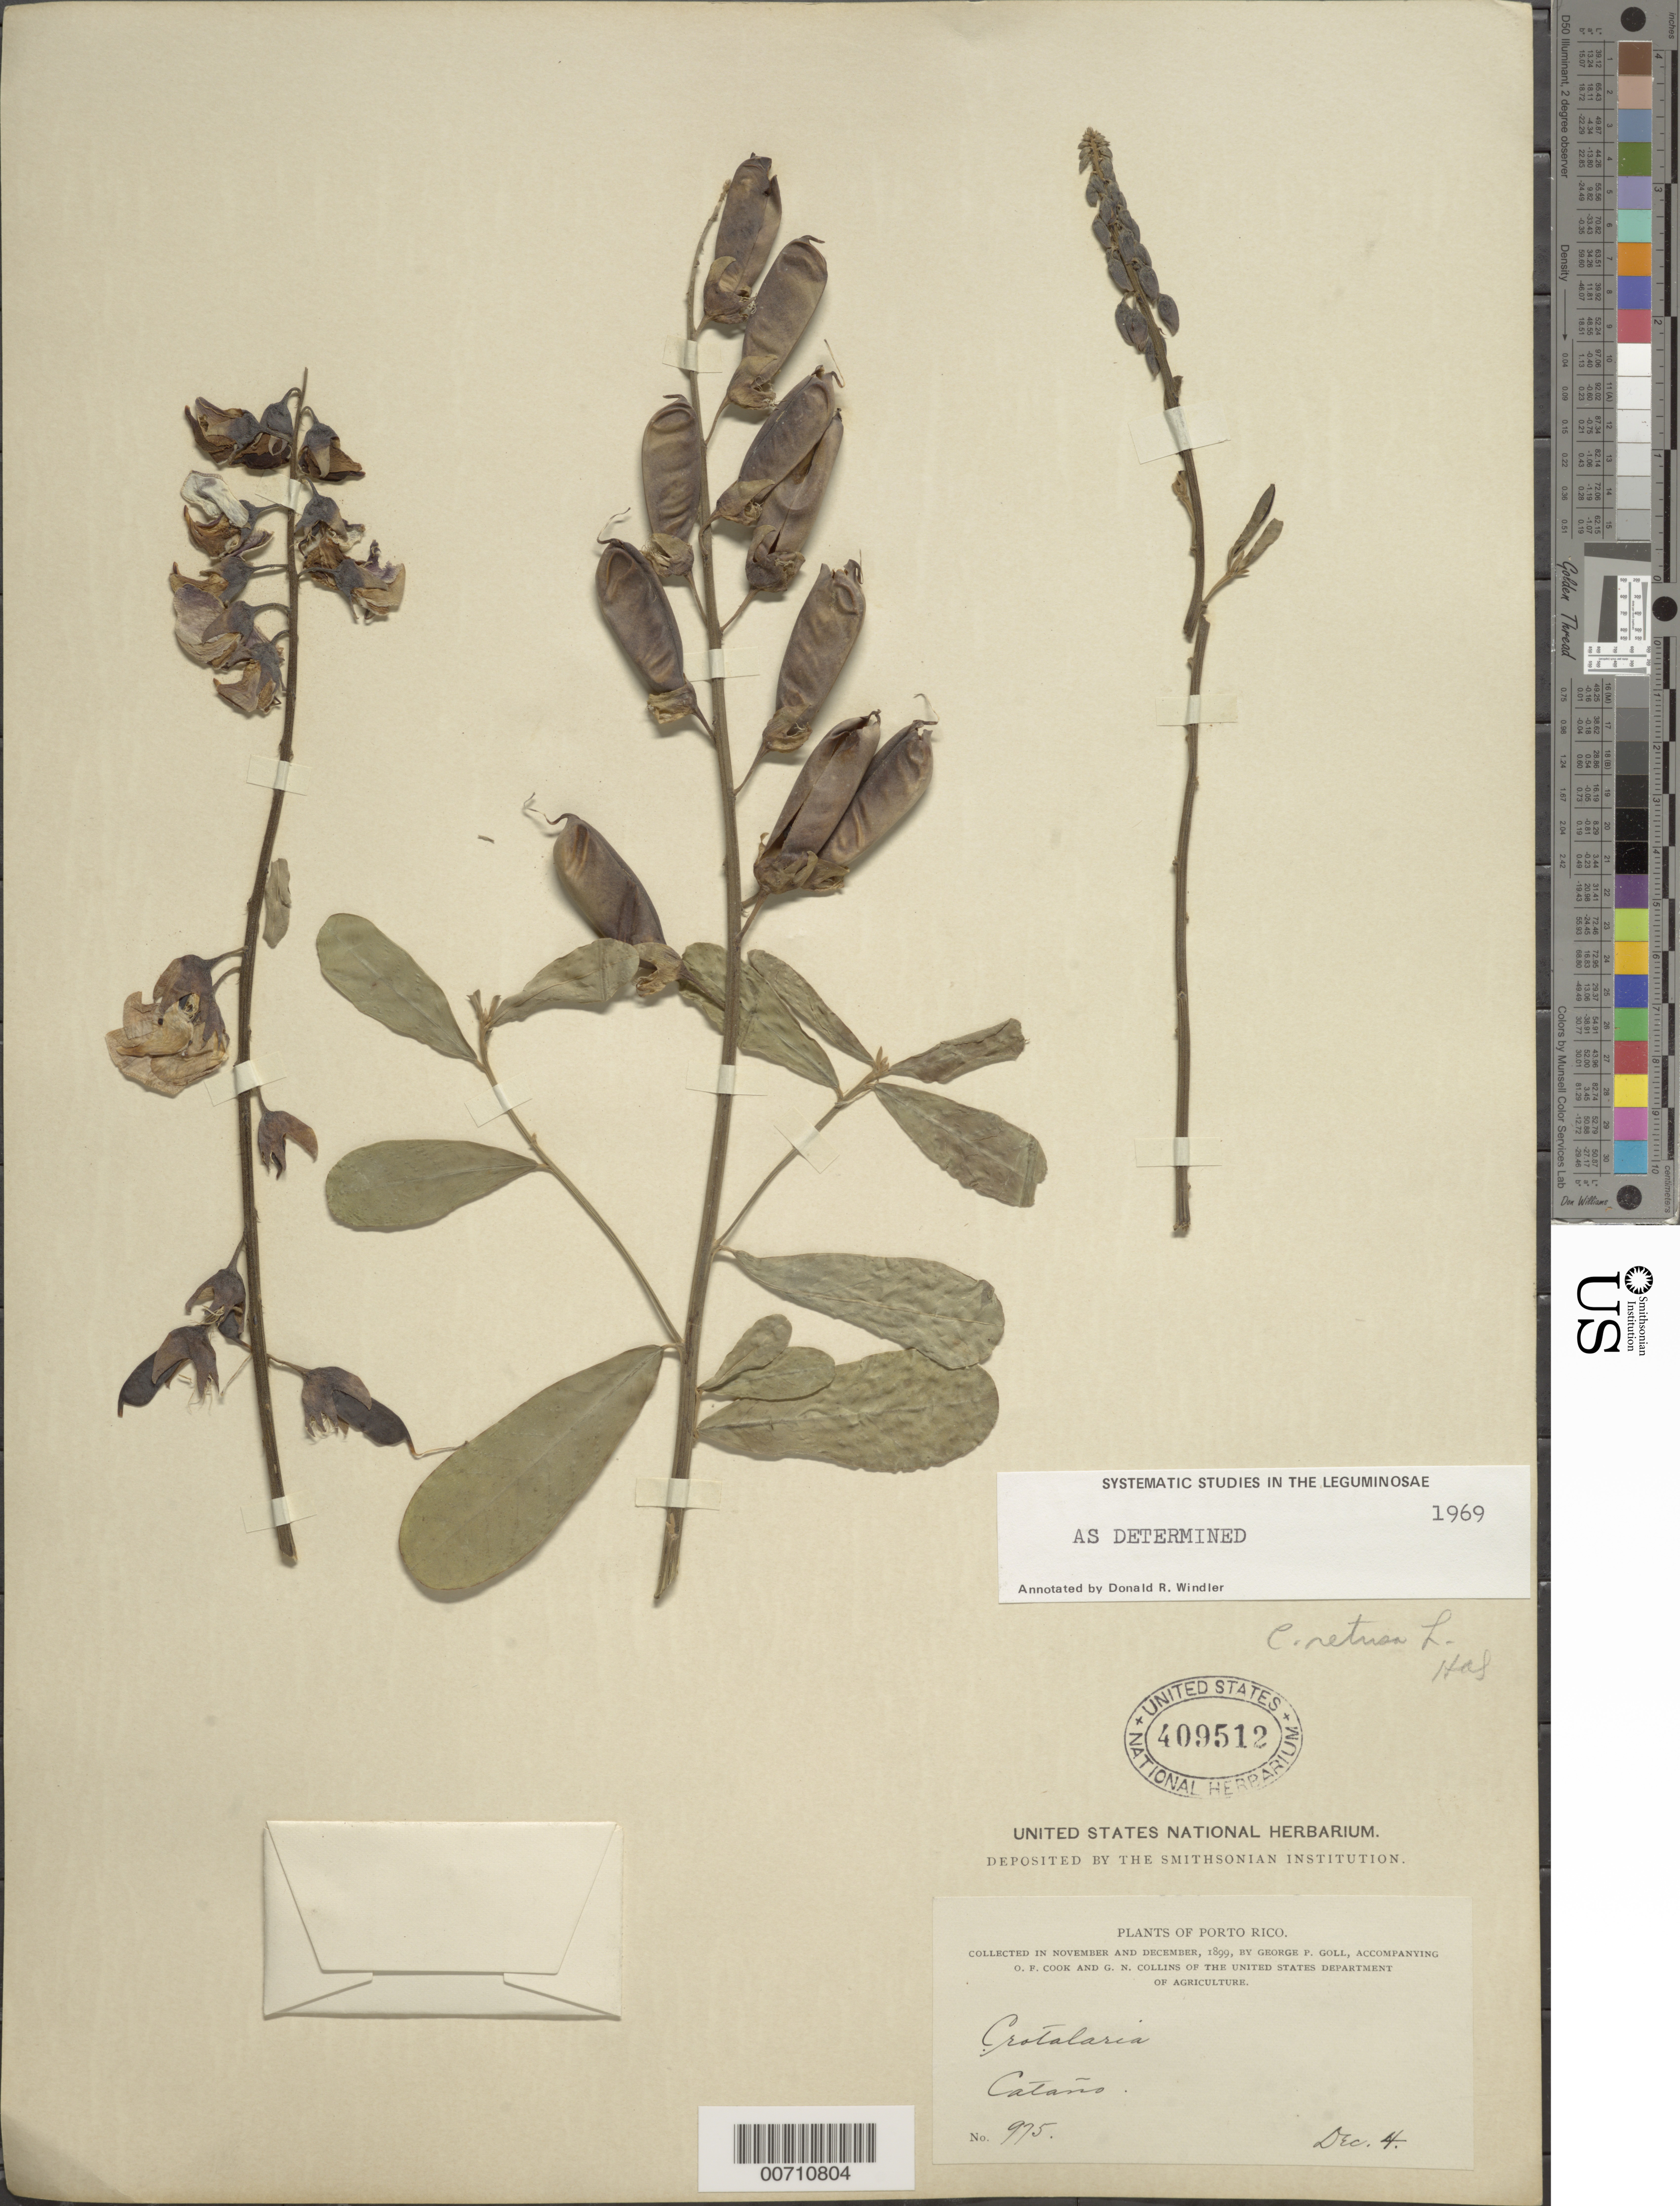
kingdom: Plantae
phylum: Tracheophyta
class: Magnoliopsida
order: Fabales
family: Fabaceae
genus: Crotalaria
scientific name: Crotalaria retusa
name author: L.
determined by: Windler, D. R.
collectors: G. Goll, O. F. Cook & G. Collins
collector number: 975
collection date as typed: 04 Dec 1899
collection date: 1899-12-04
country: Puerto Rico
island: Greater Antilles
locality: Catano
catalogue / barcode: US 409512